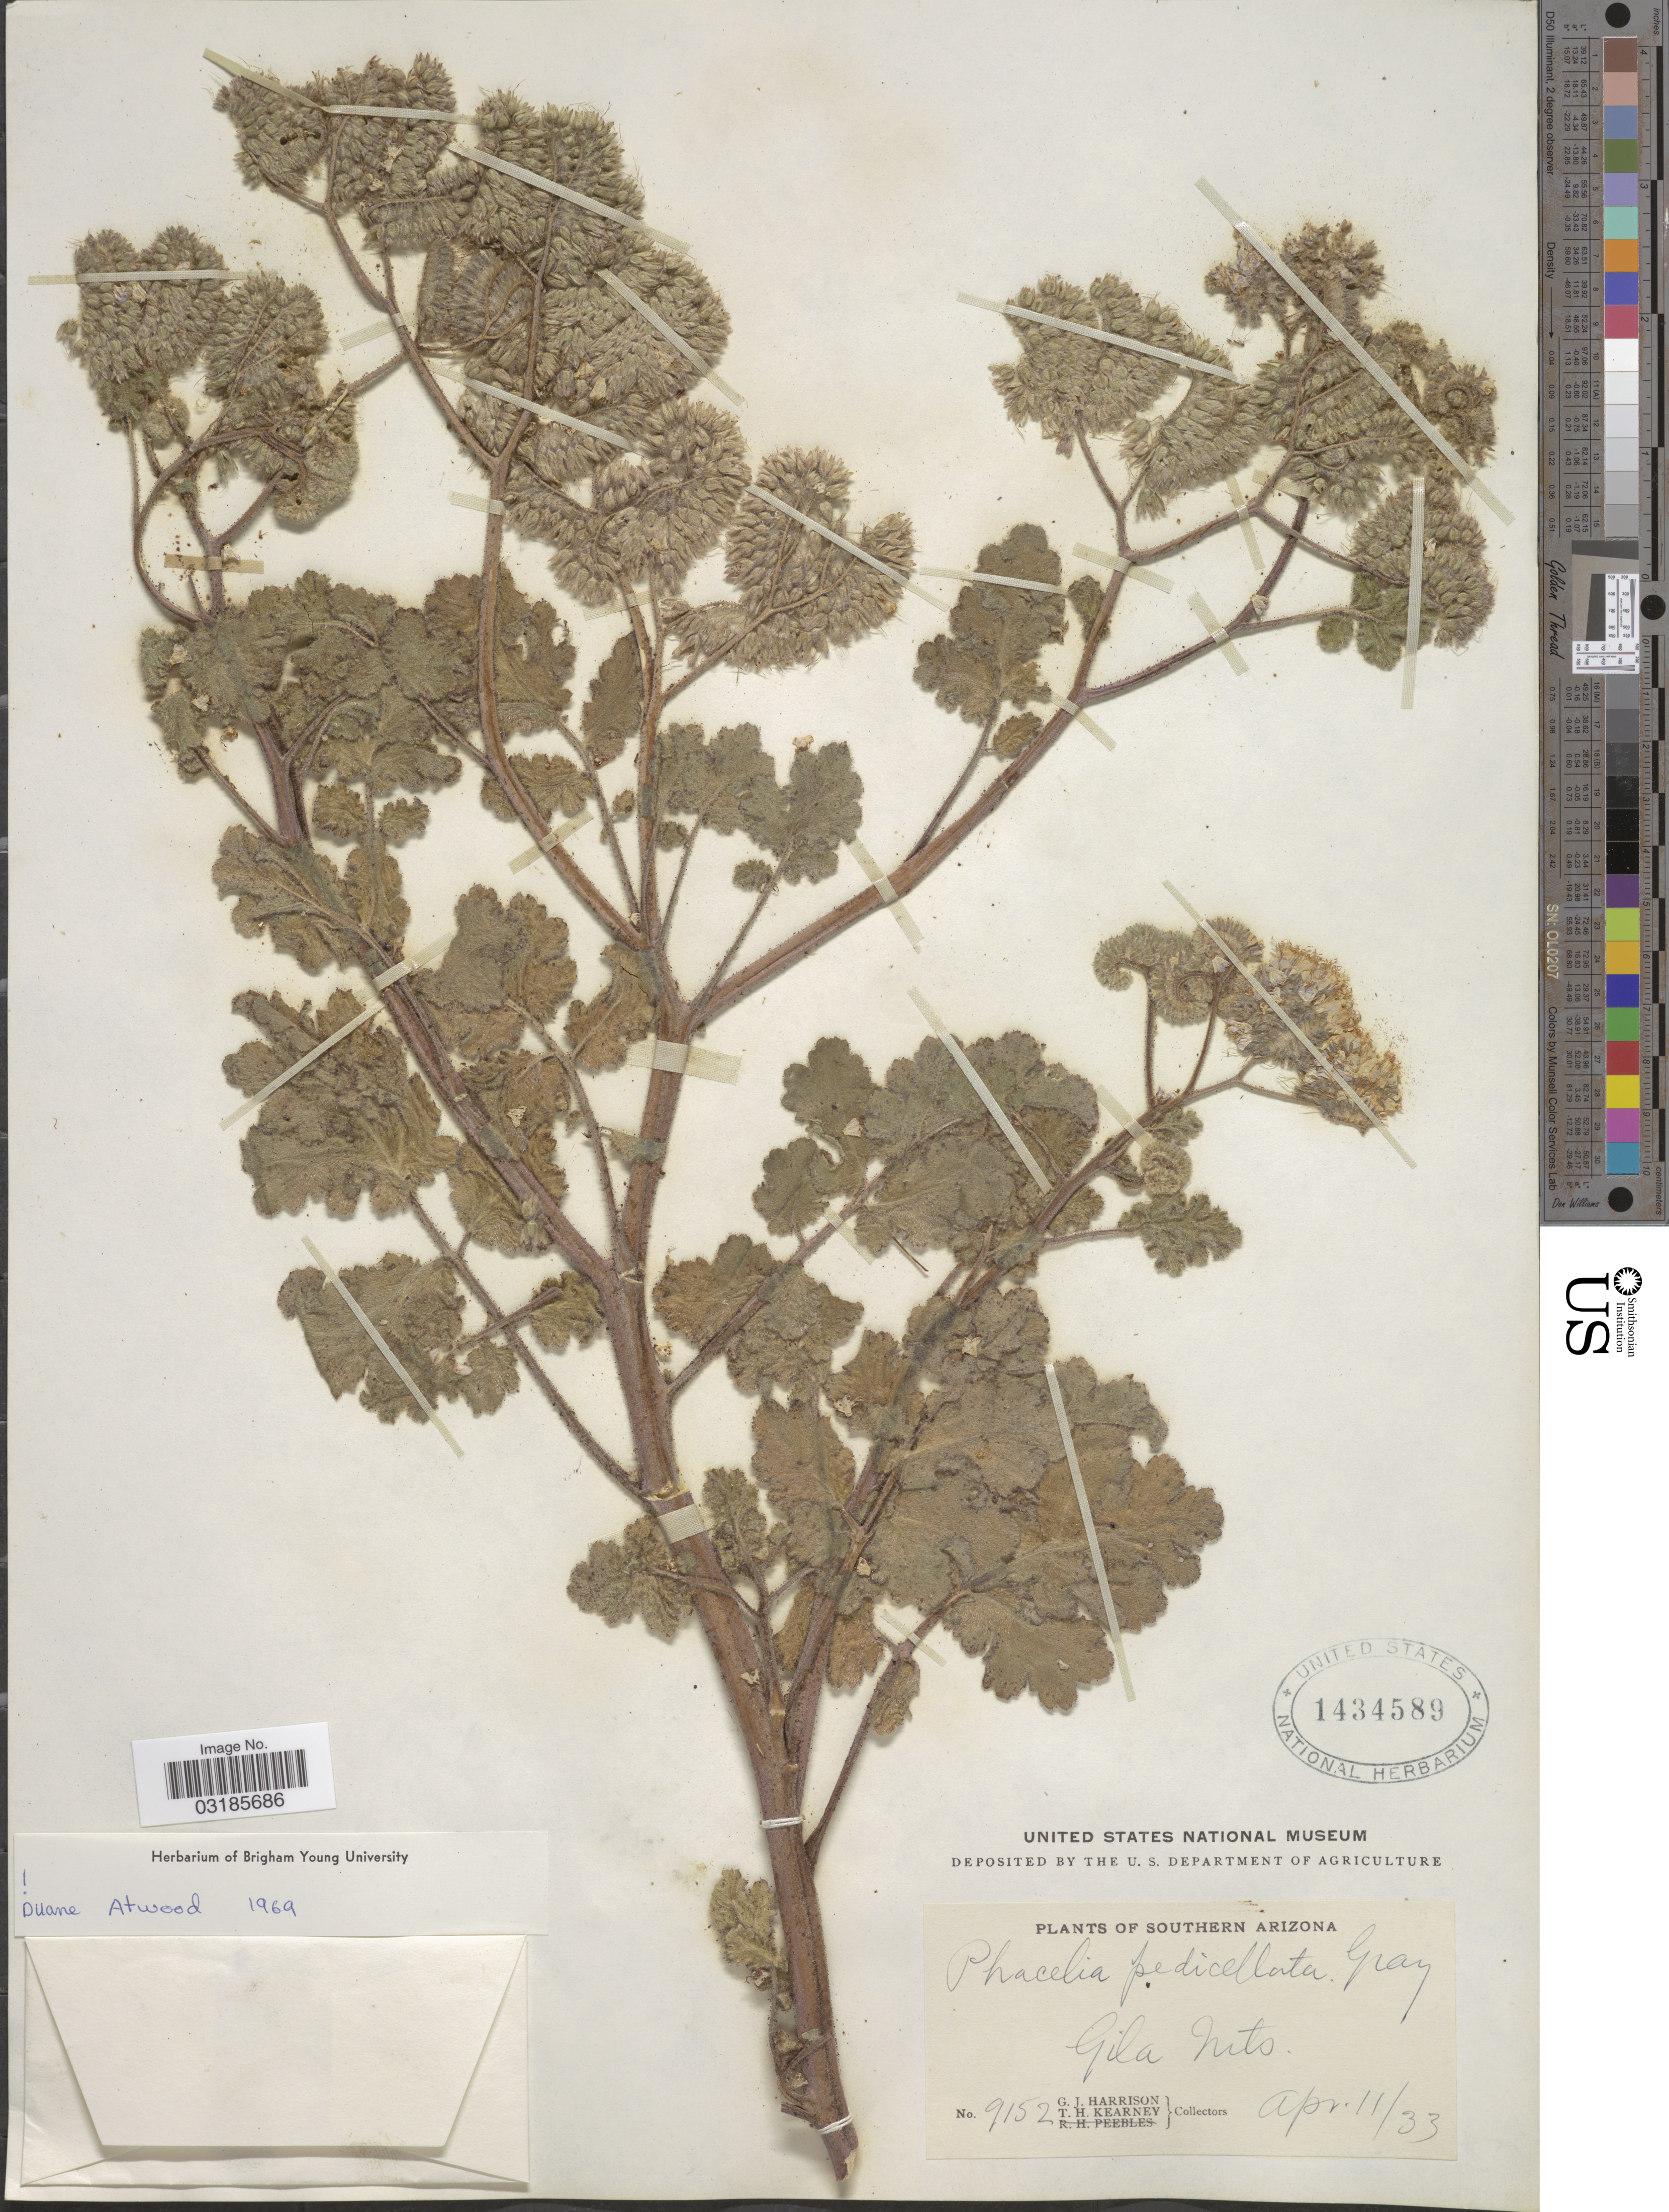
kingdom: Plantae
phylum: Tracheophyta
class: Magnoliopsida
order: Boraginales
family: Hydrophyllaceae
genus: Phacelia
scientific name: Phacelia pedicellata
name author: A. Gray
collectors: G. J. Harrison & T. H. Kearney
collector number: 9152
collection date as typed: Transcribed d/m/y: 11/4/33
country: United States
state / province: Arizona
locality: Southern Arizona. Gila Mts.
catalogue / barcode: US 1434589